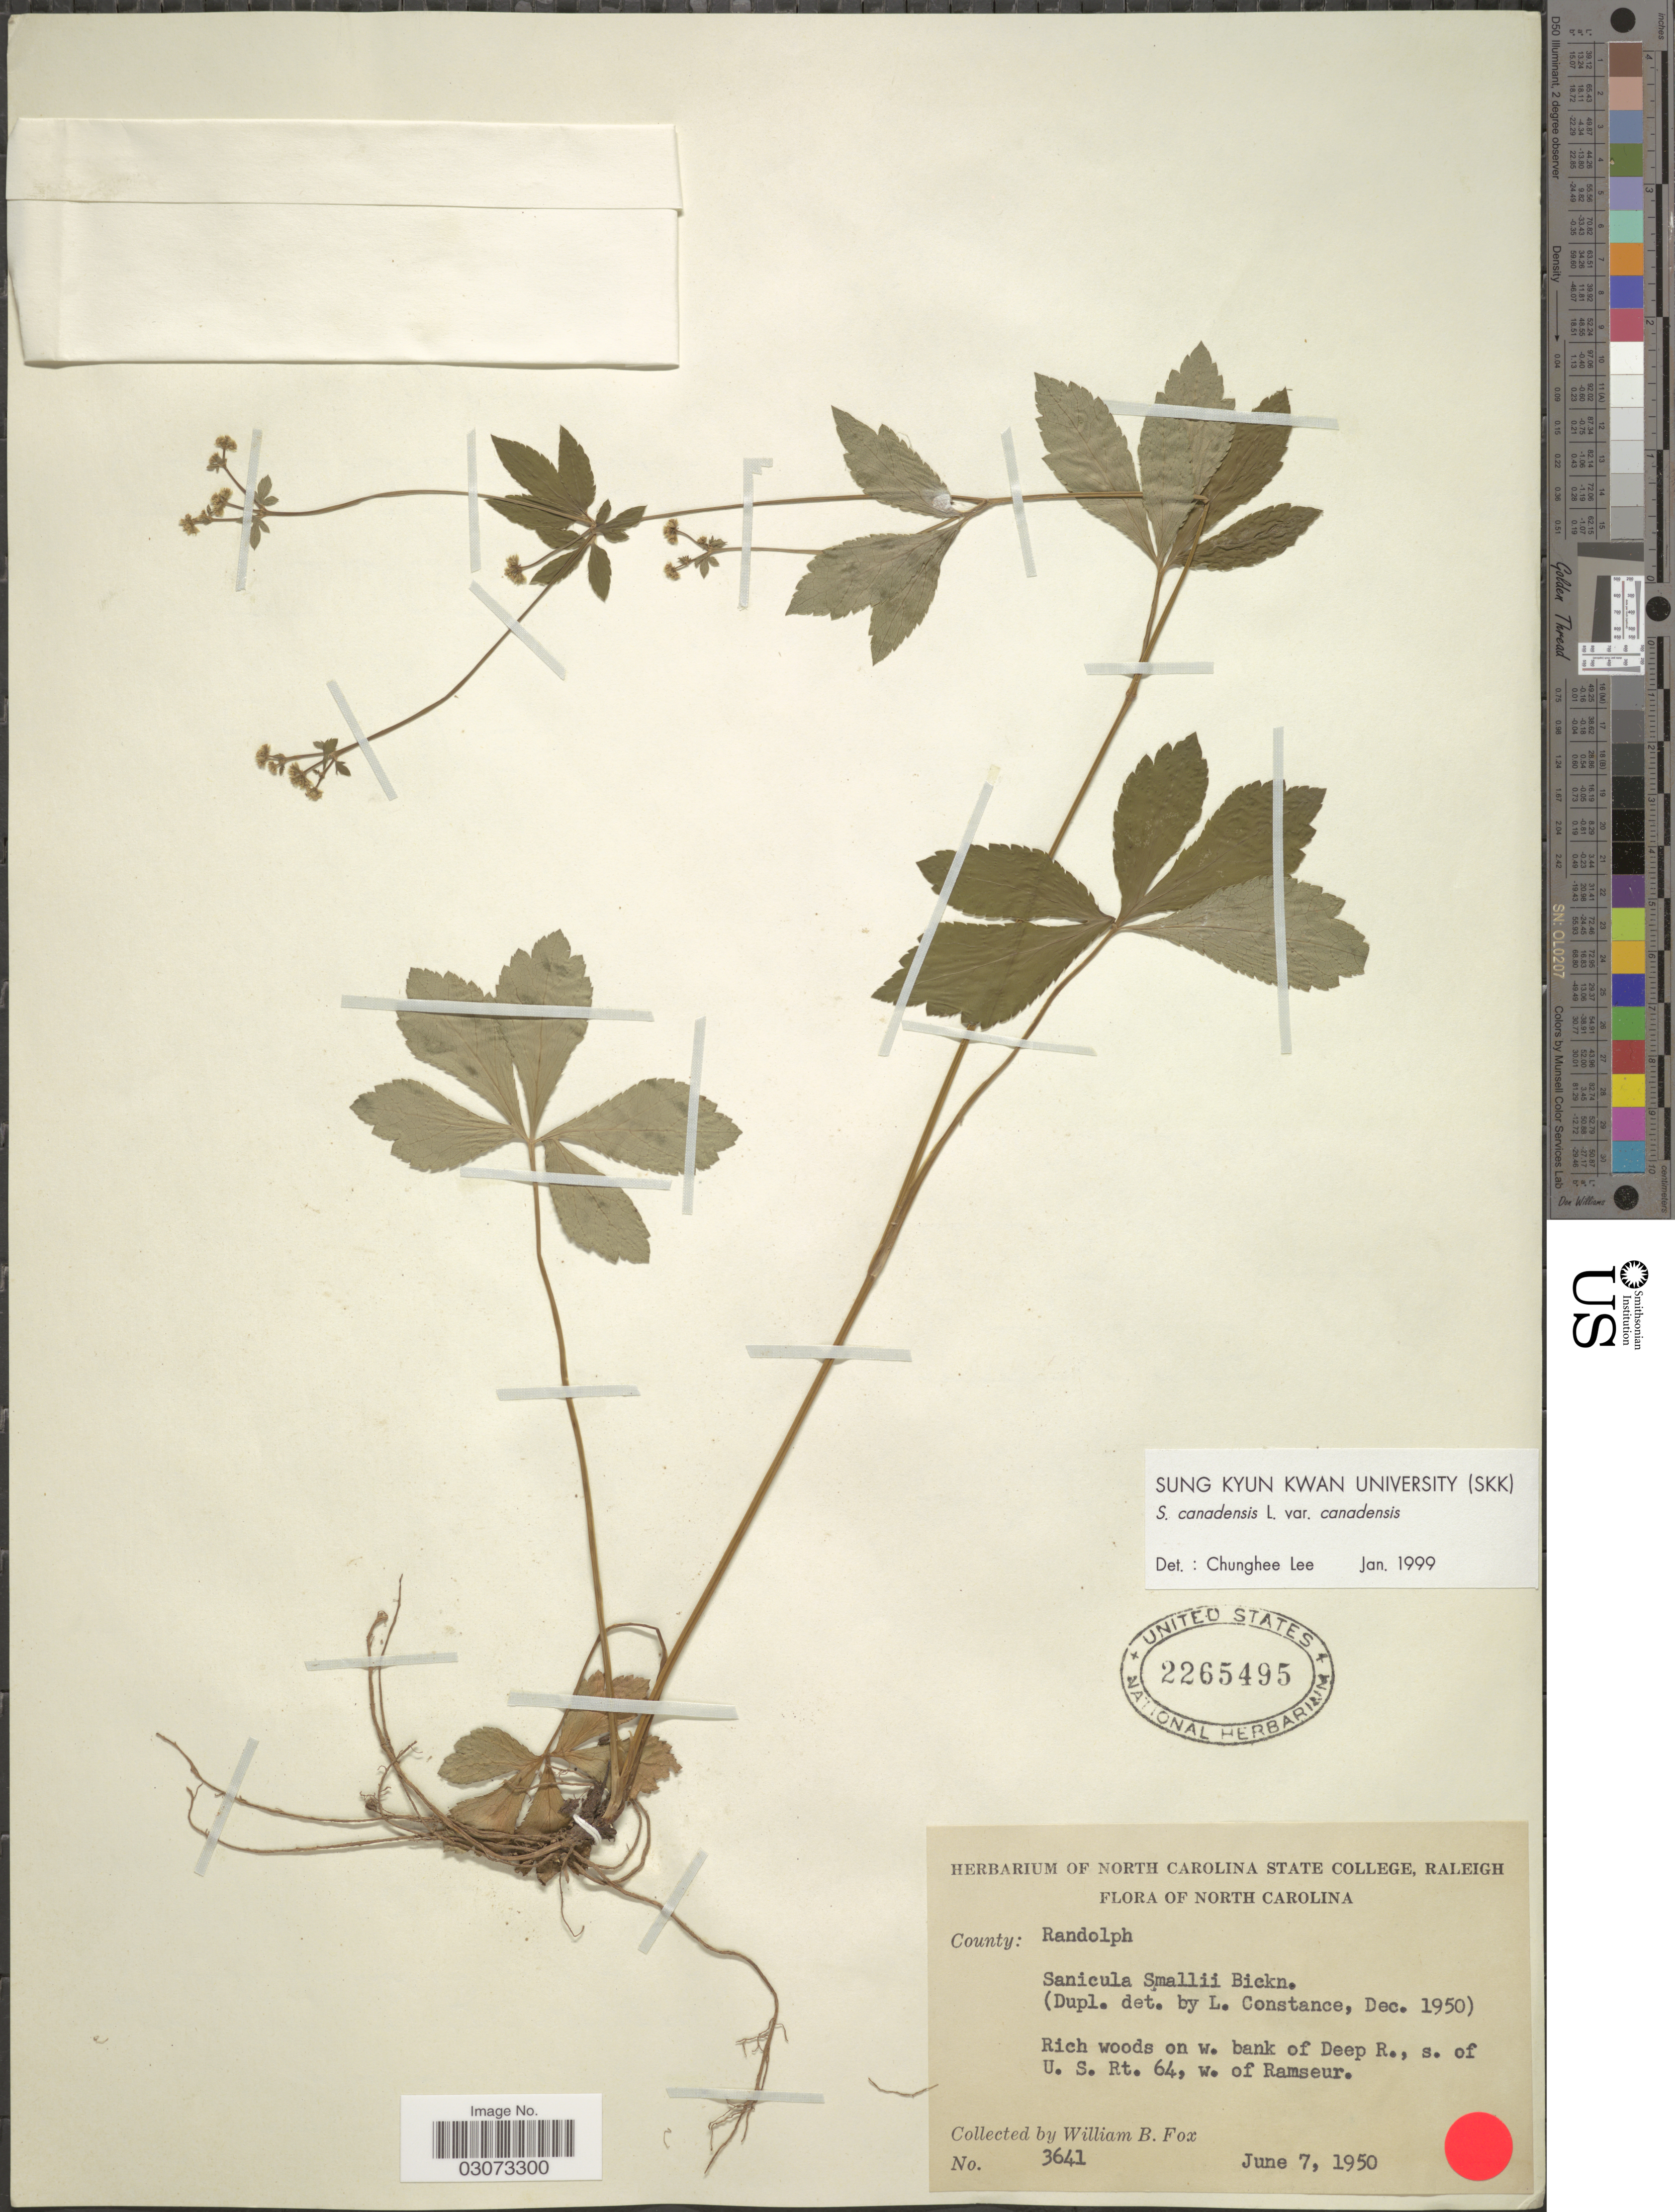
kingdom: Plantae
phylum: Tracheophyta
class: Magnoliopsida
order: Apiales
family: Apiaceae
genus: Sanicula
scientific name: Sanicula canadensis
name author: L.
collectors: W. B. Fox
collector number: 3641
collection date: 1950-06-07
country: United States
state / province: North Carolina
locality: County: Randolph. Rich woods on w. bank of Deep R., s. of U.S. Rt. 64, w. of Ramseur.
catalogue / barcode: US 2265495